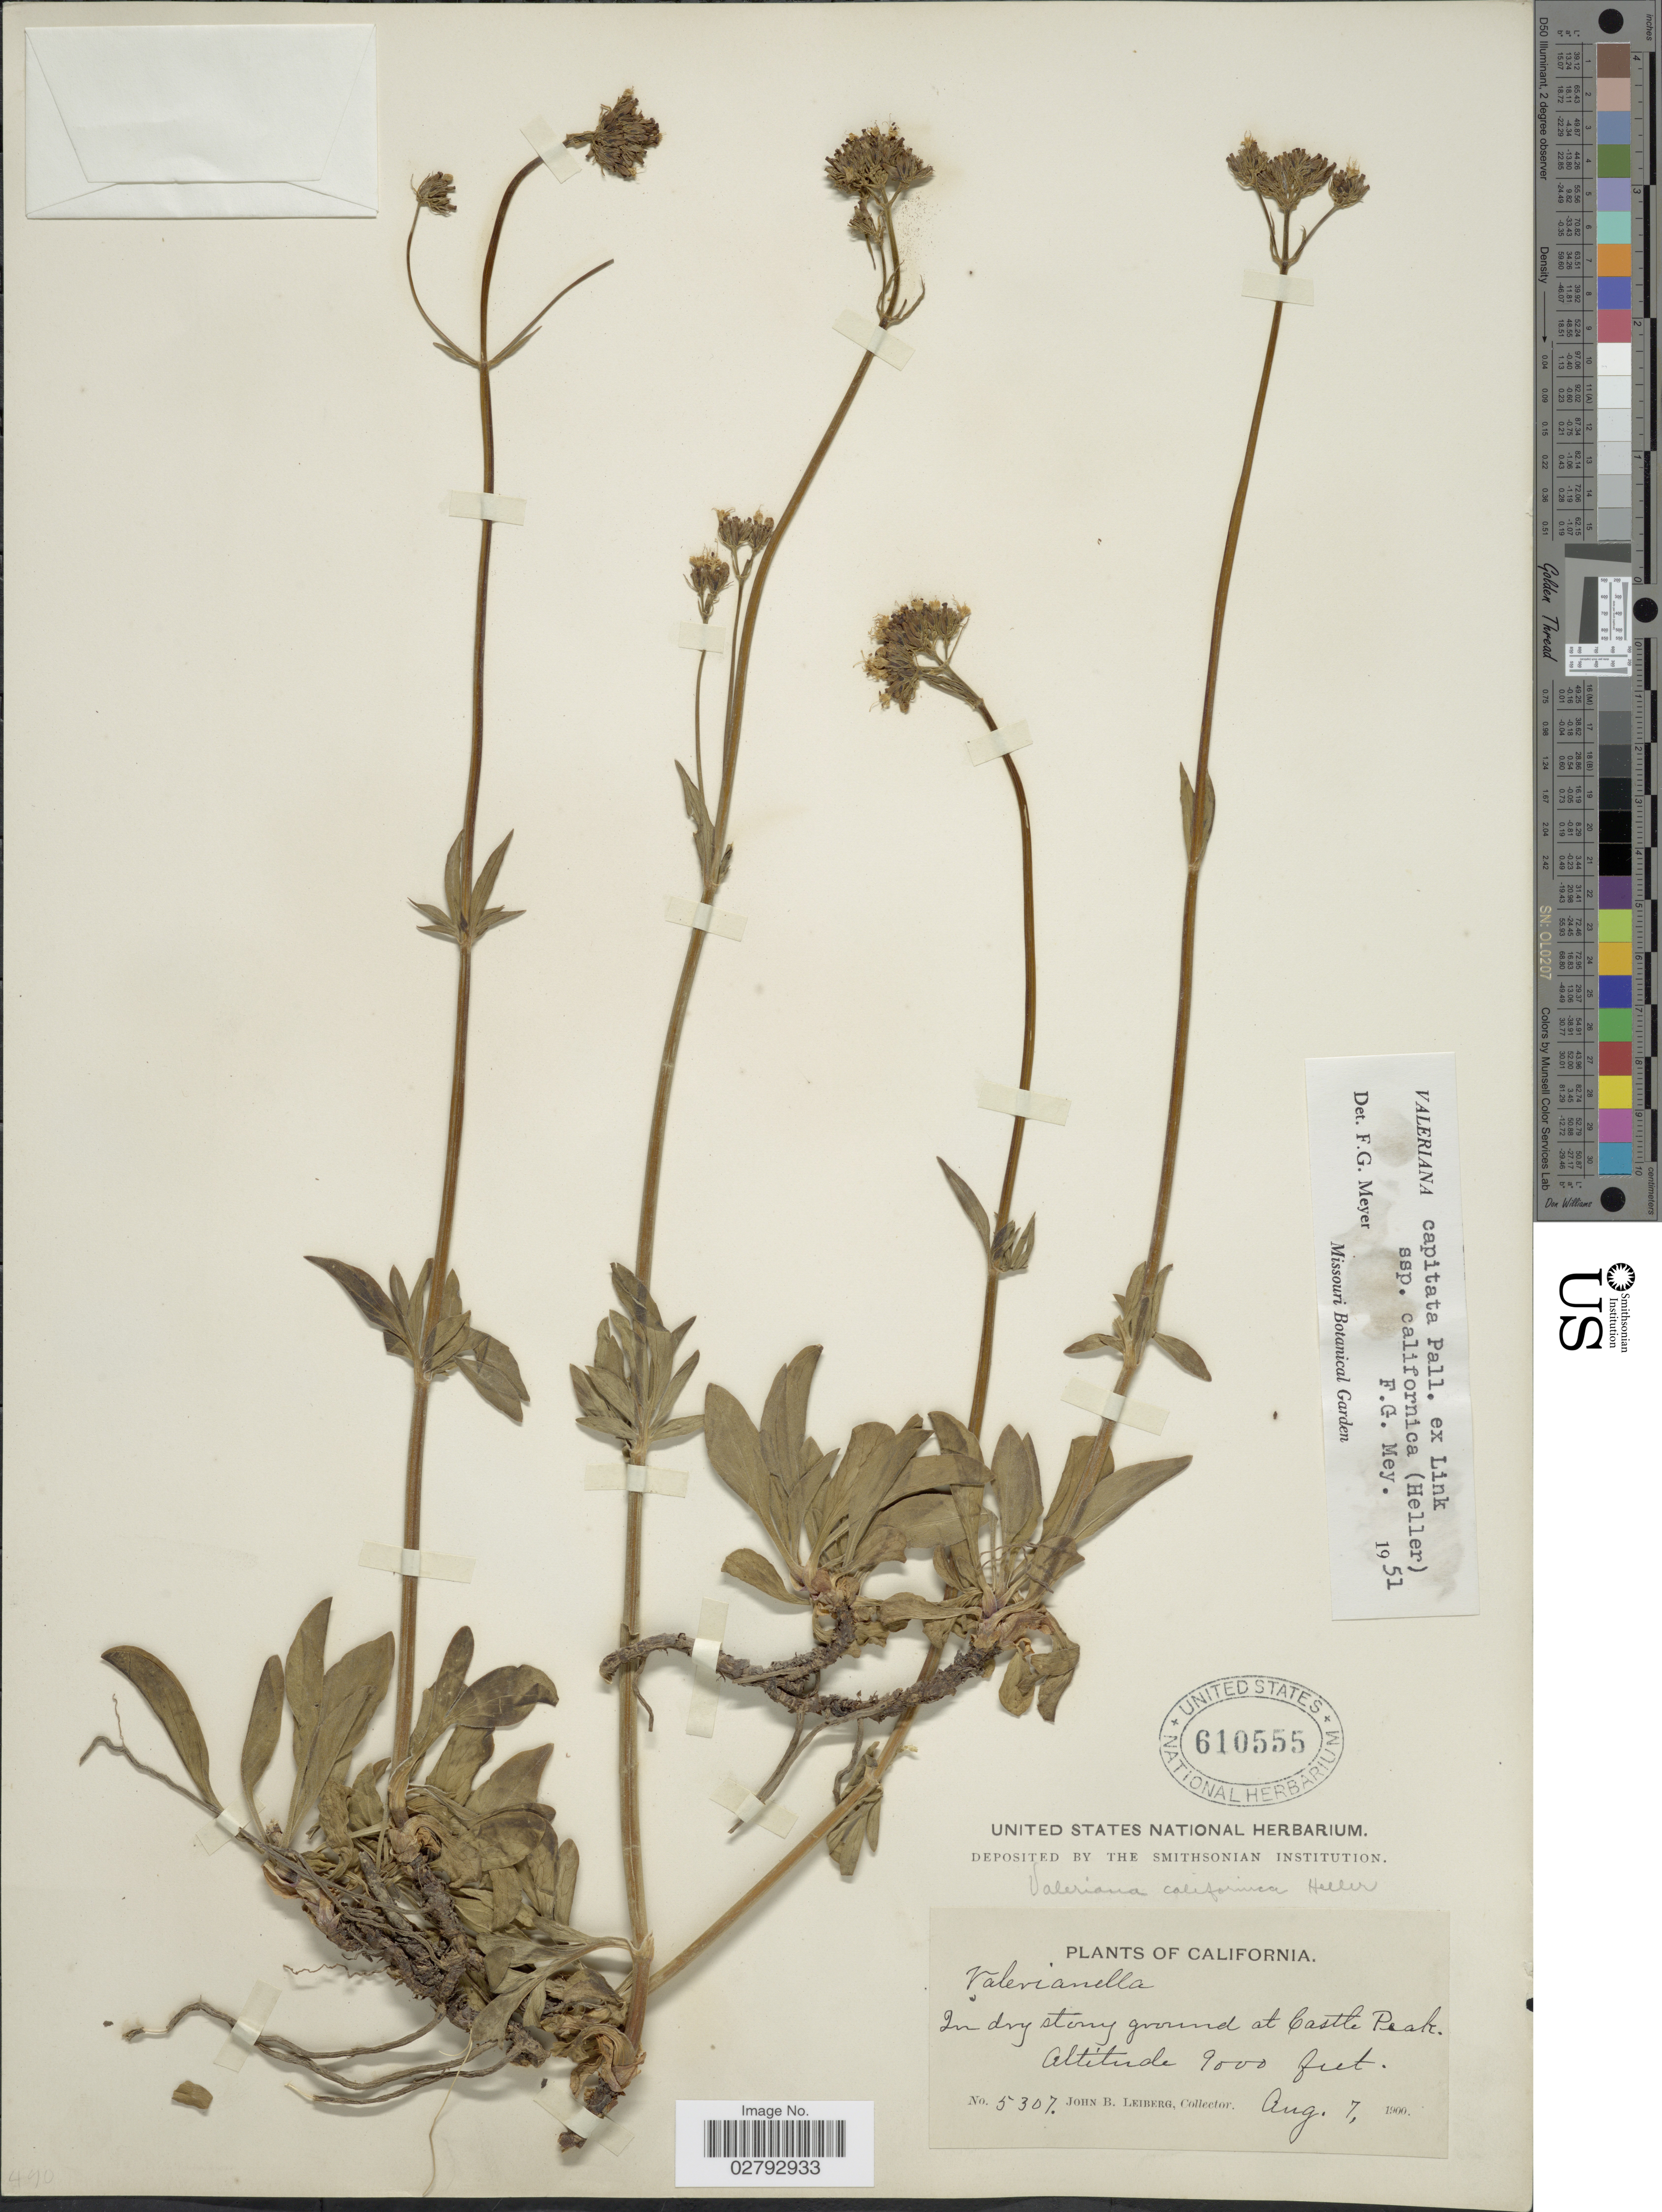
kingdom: Plantae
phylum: Tracheophyta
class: Magnoliopsida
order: Dipsacales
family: Caprifoliaceae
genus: Valeriana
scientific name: Valeriana capitata subsp. californica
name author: (A. Heller) F.G. Mey.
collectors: J. B. Leiberg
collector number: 5307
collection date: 1900-08-07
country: United States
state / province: California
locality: In dry stony ground at Castle Peak.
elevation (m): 2743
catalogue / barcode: US 610555